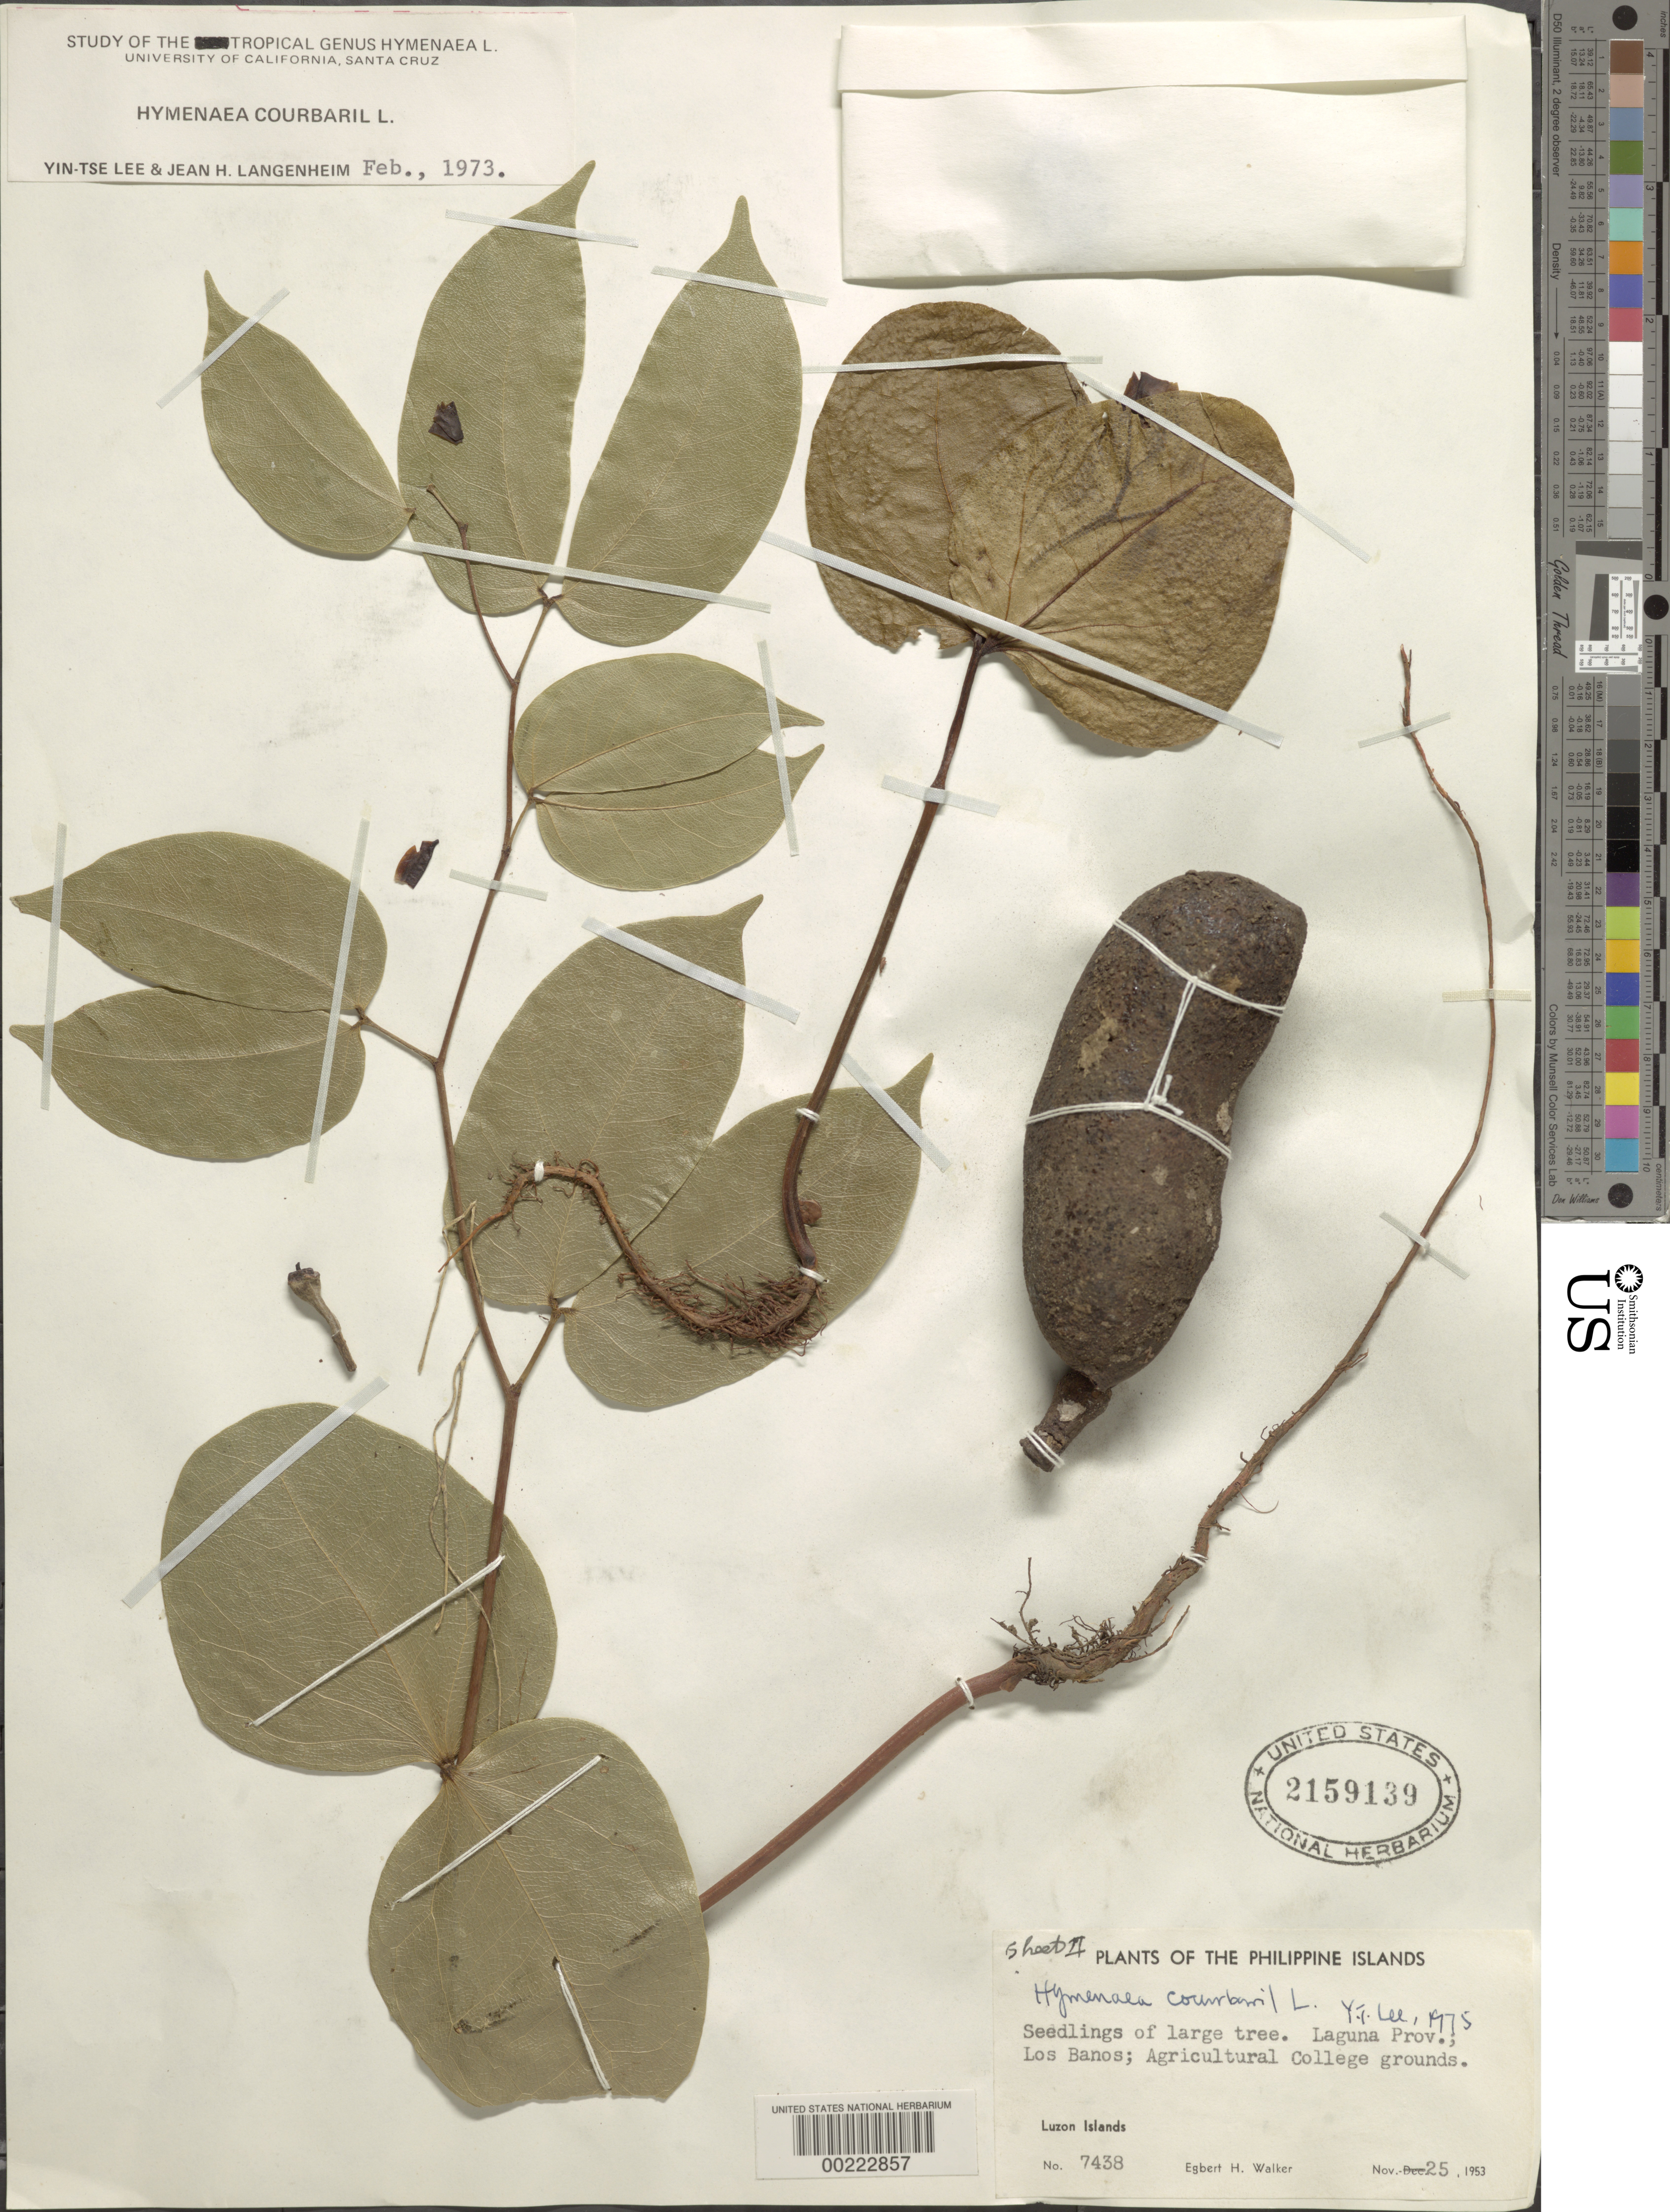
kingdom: Plantae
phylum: Tracheophyta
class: Magnoliopsida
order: Fabales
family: Fabaceae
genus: Hymenaea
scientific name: Hymenaea courbaril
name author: L.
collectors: E. H. Walker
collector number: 7438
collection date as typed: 25 Nov 1963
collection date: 1963-11-25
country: Philippines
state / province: Calabarzon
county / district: Laguna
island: Luzon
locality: Los banos; agricultural college grounds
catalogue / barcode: US 2159139